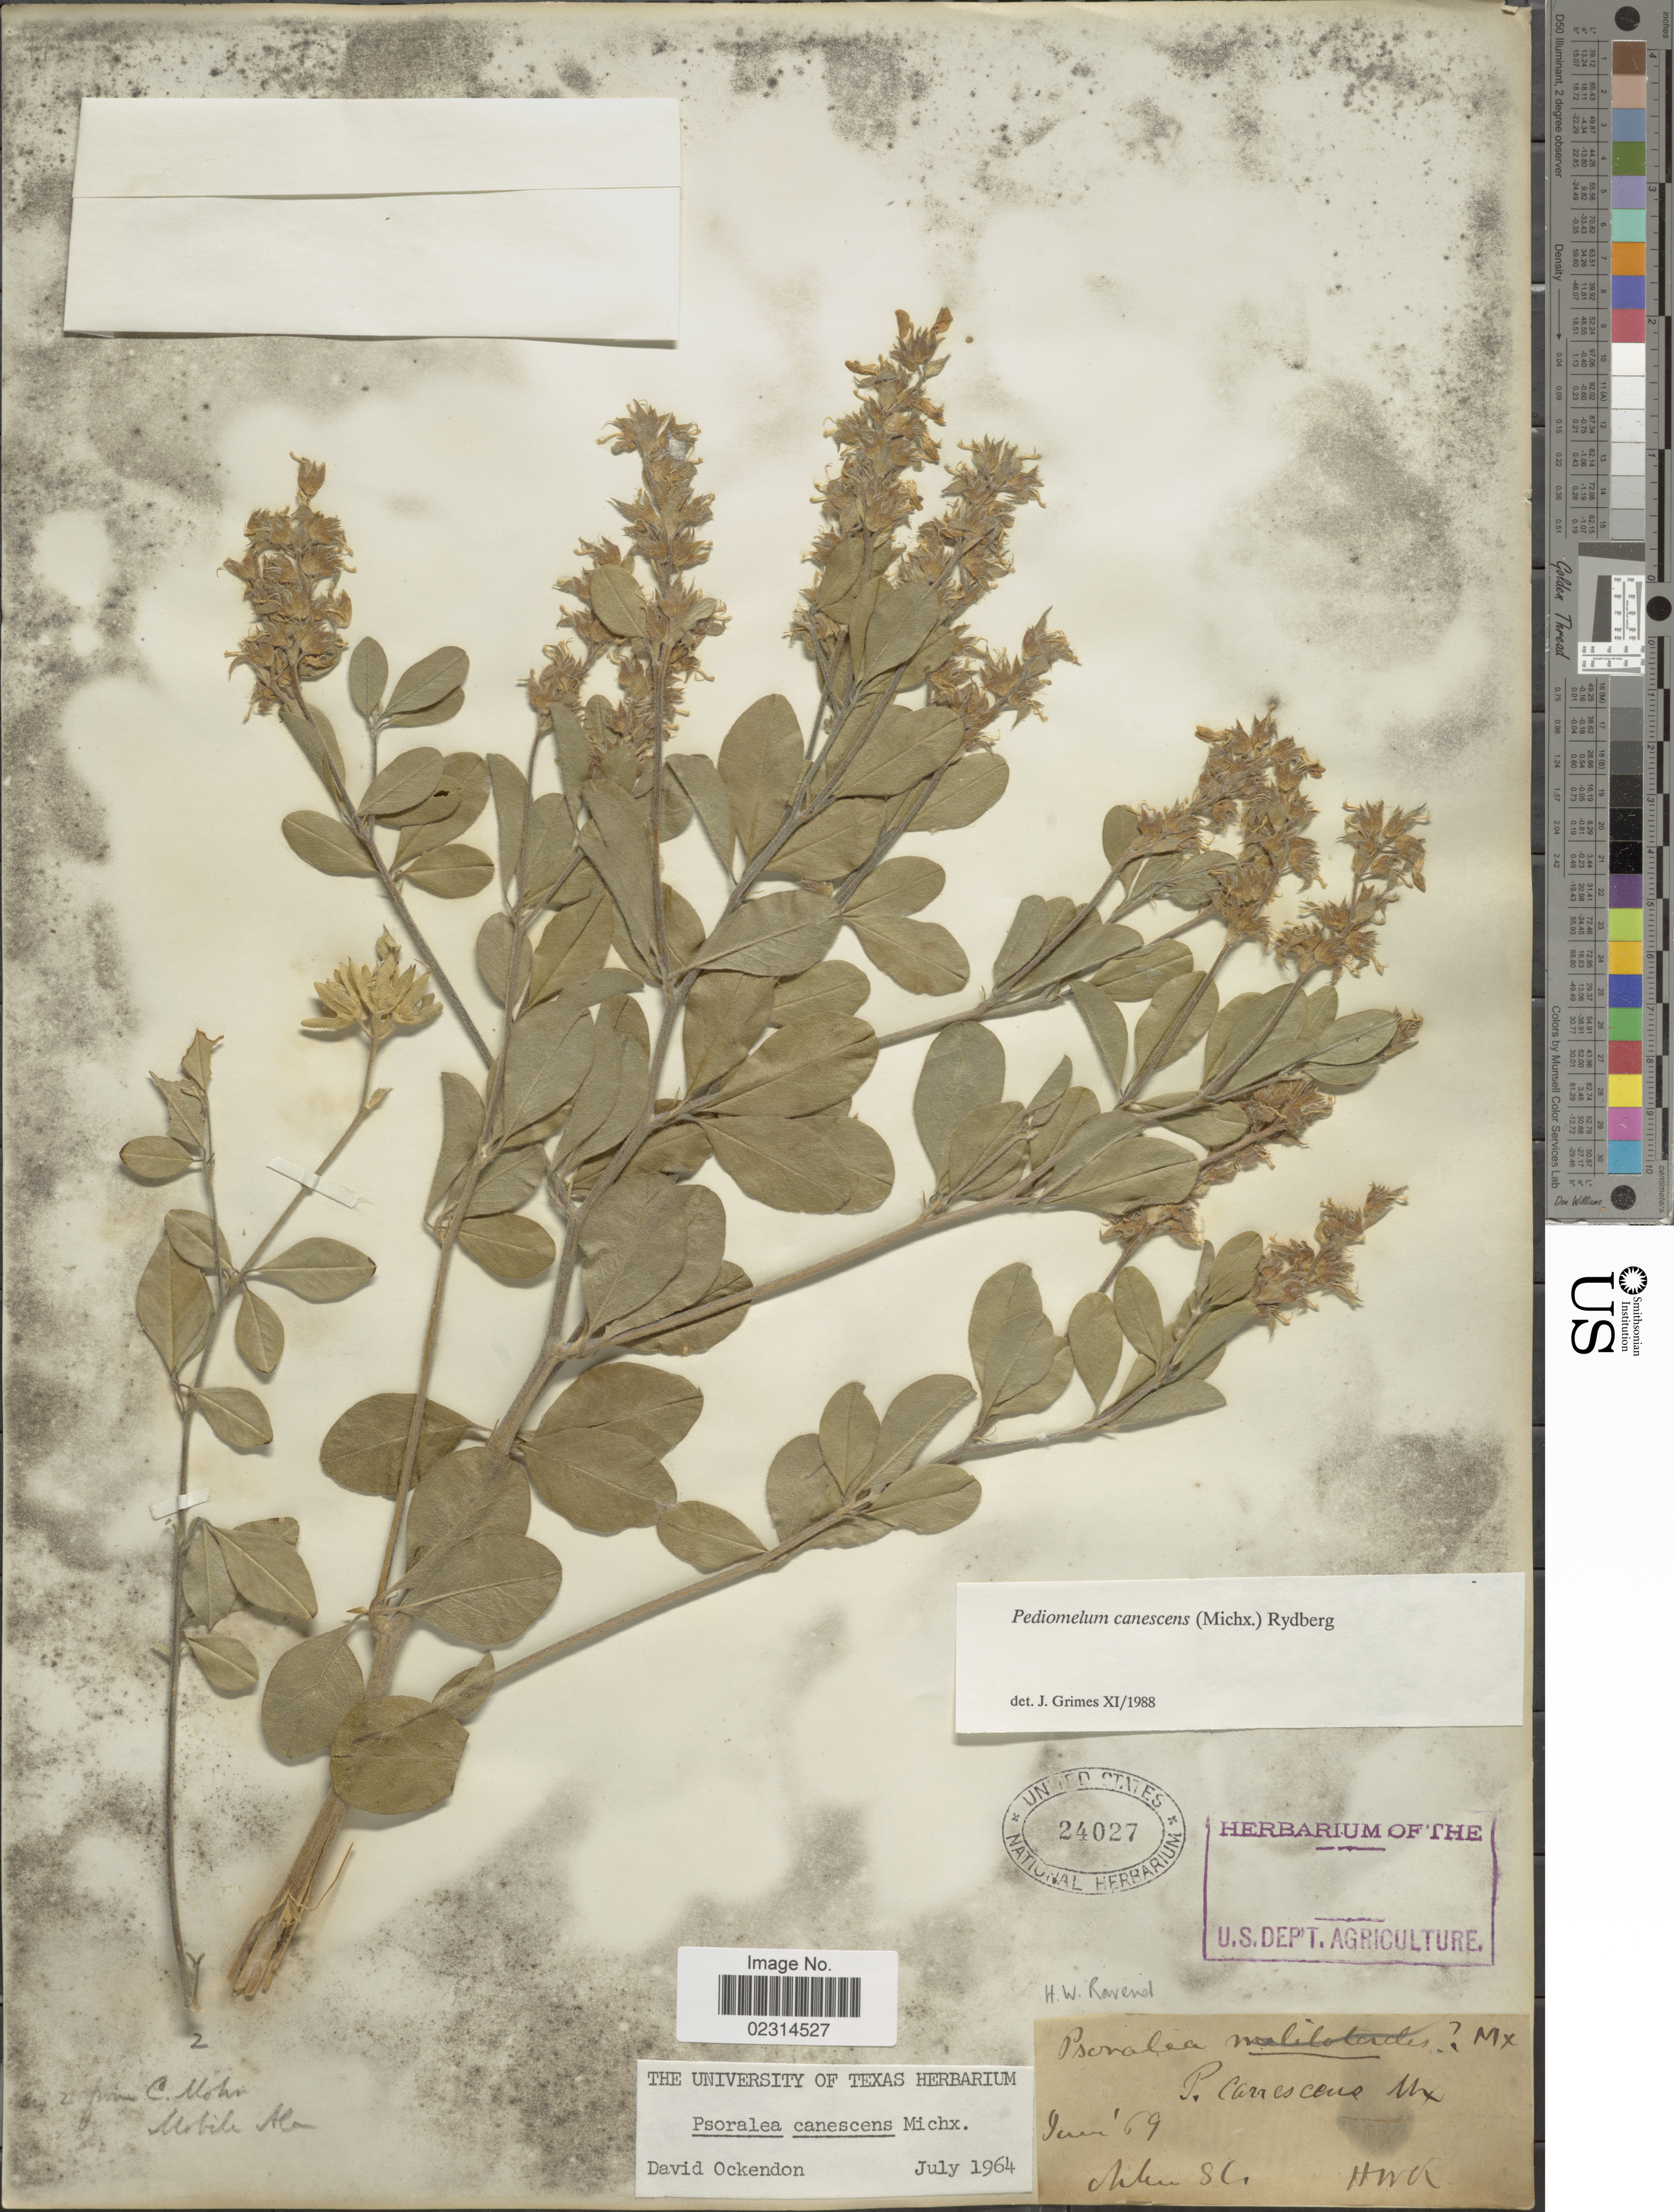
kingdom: Plantae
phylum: Tracheophyta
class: Magnoliopsida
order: Fabales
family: Fabaceae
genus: Pediomelum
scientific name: Pediomelum canescens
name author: (Michx.) Rydb.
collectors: H. Ravenel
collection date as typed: Transcribed d/m/y: /6/69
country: United States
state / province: South Carolina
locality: Aiken [unsure placement]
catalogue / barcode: US 24027